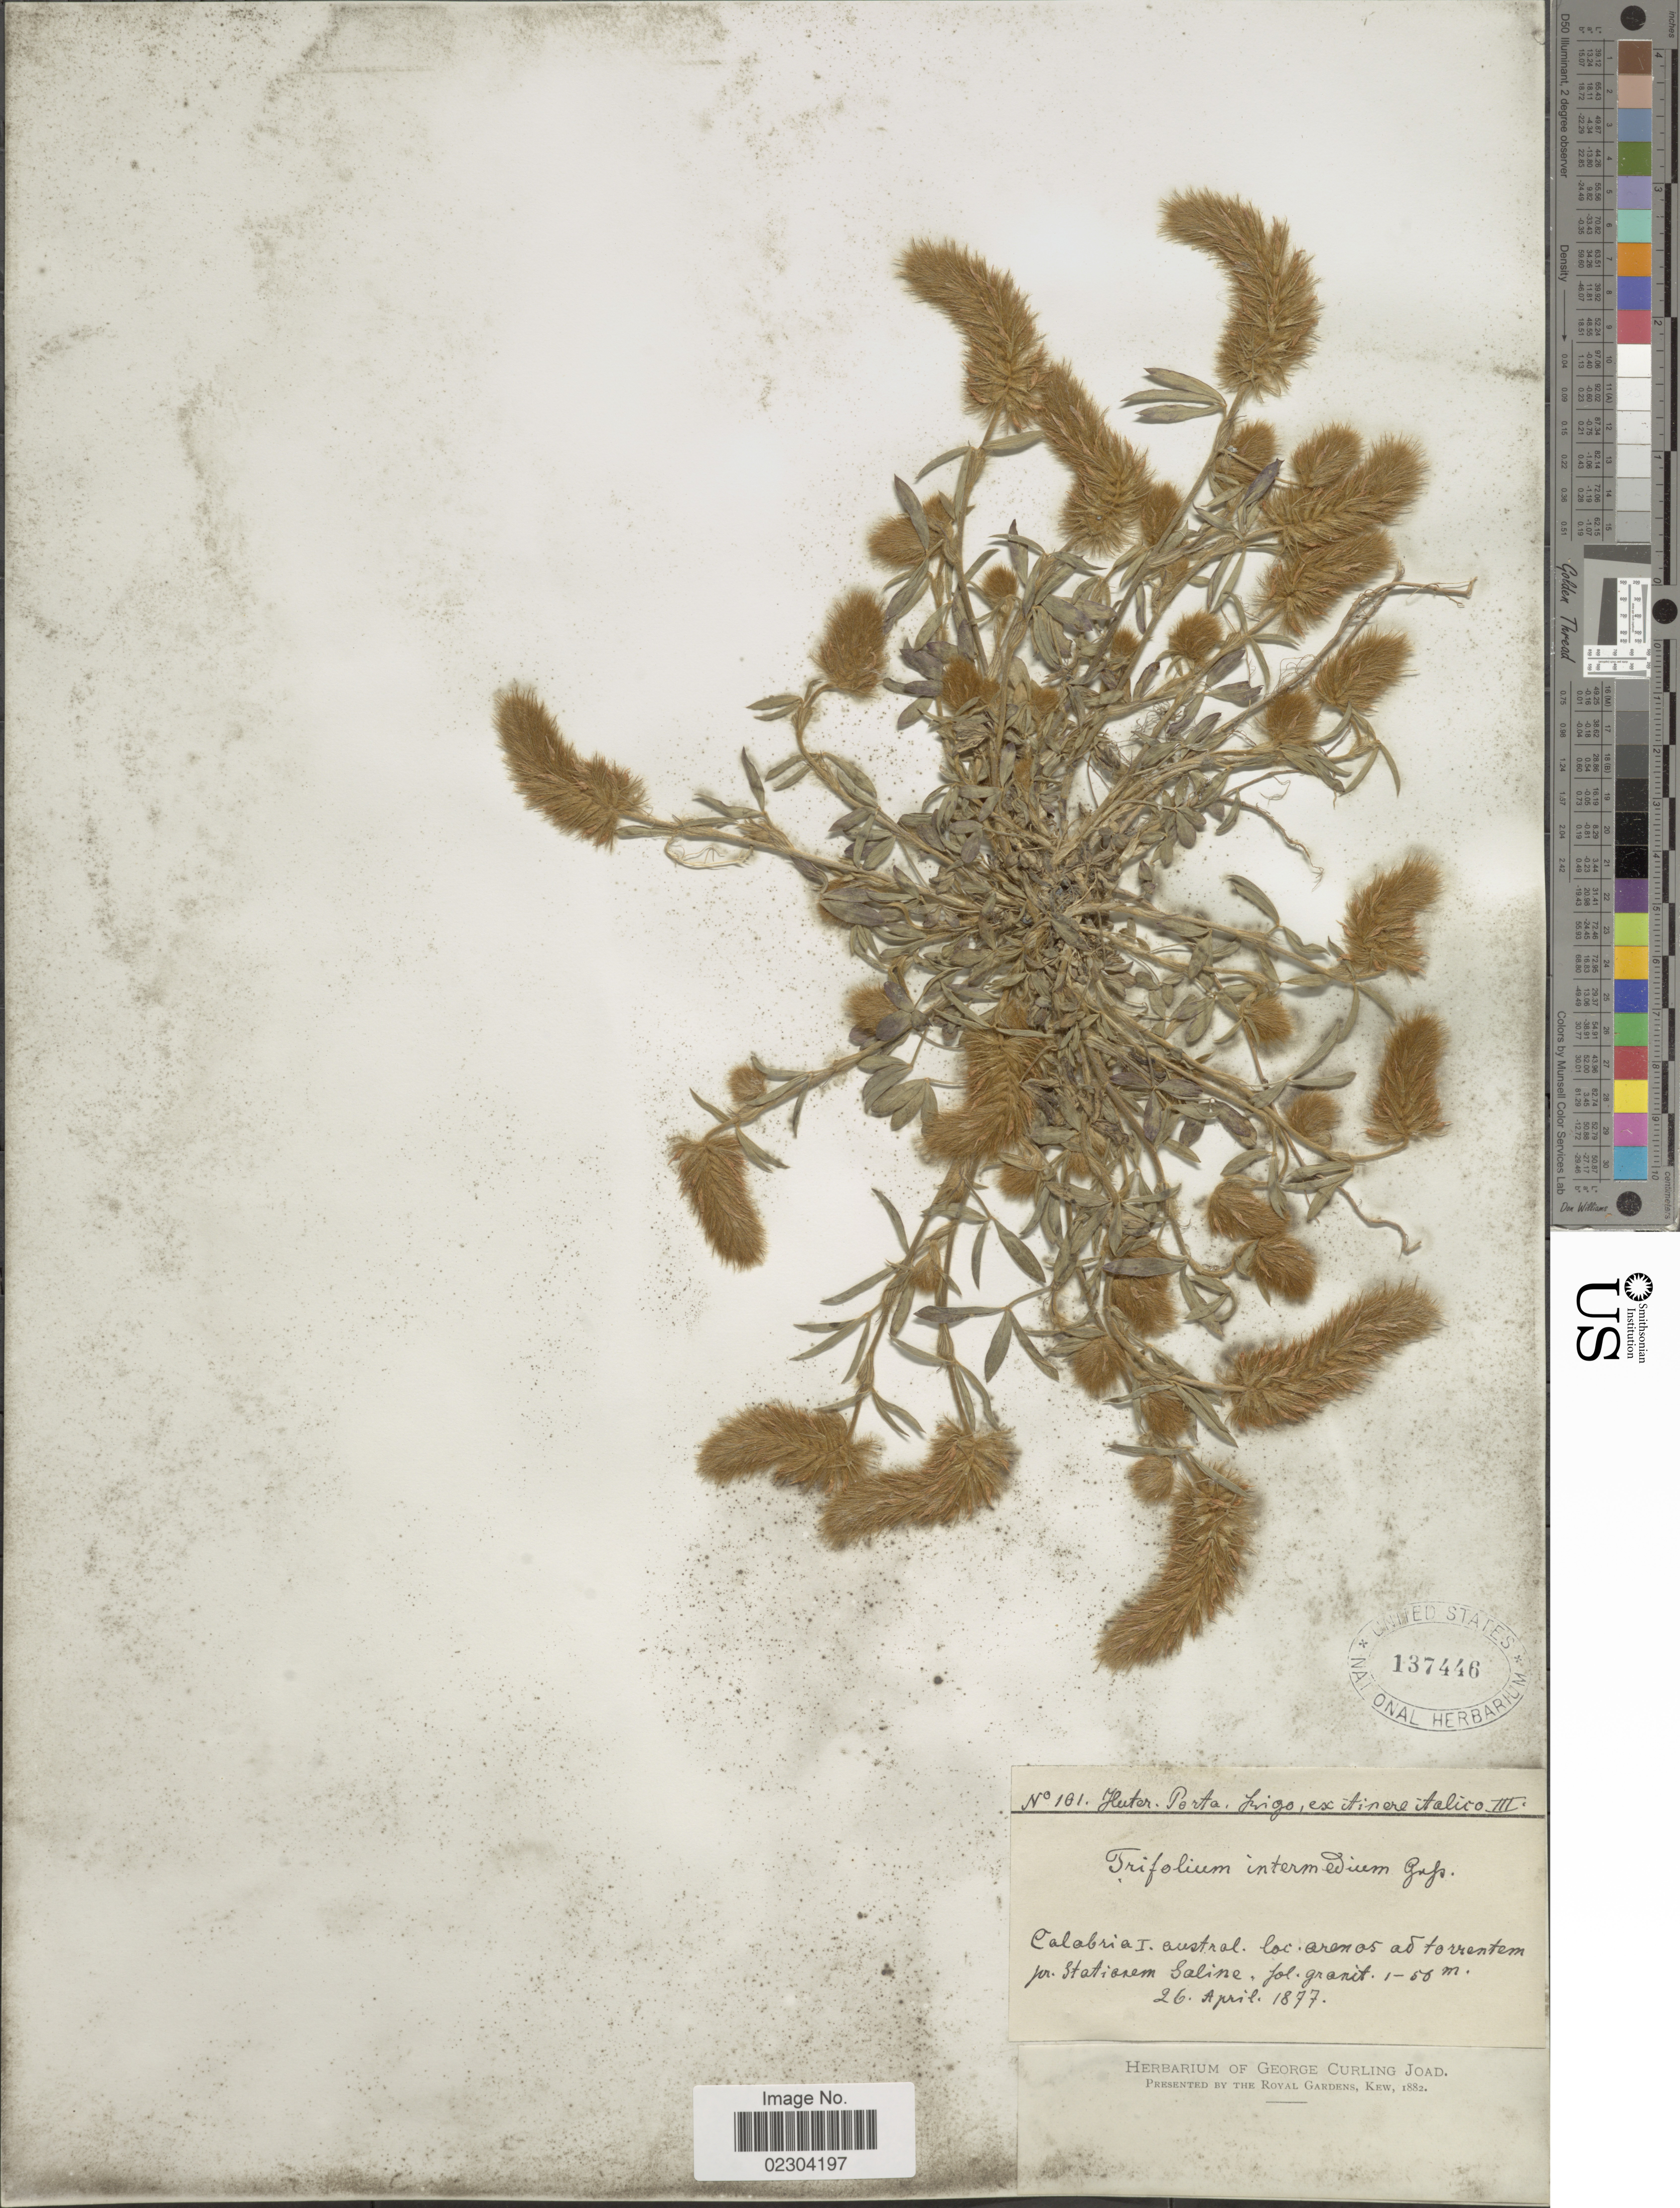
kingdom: Plantae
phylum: Tracheophyta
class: Magnoliopsida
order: Fabales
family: Fabaceae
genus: Trifolium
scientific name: Trifolium intermedium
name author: Gussone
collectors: -. Huter, -- Porta & -. Frigo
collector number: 101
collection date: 1877-04-26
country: Italy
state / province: Calabria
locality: Austral loc. arenos ad torrentem pr. Stationem Saline. [interpreted]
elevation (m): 1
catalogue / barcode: US 137446